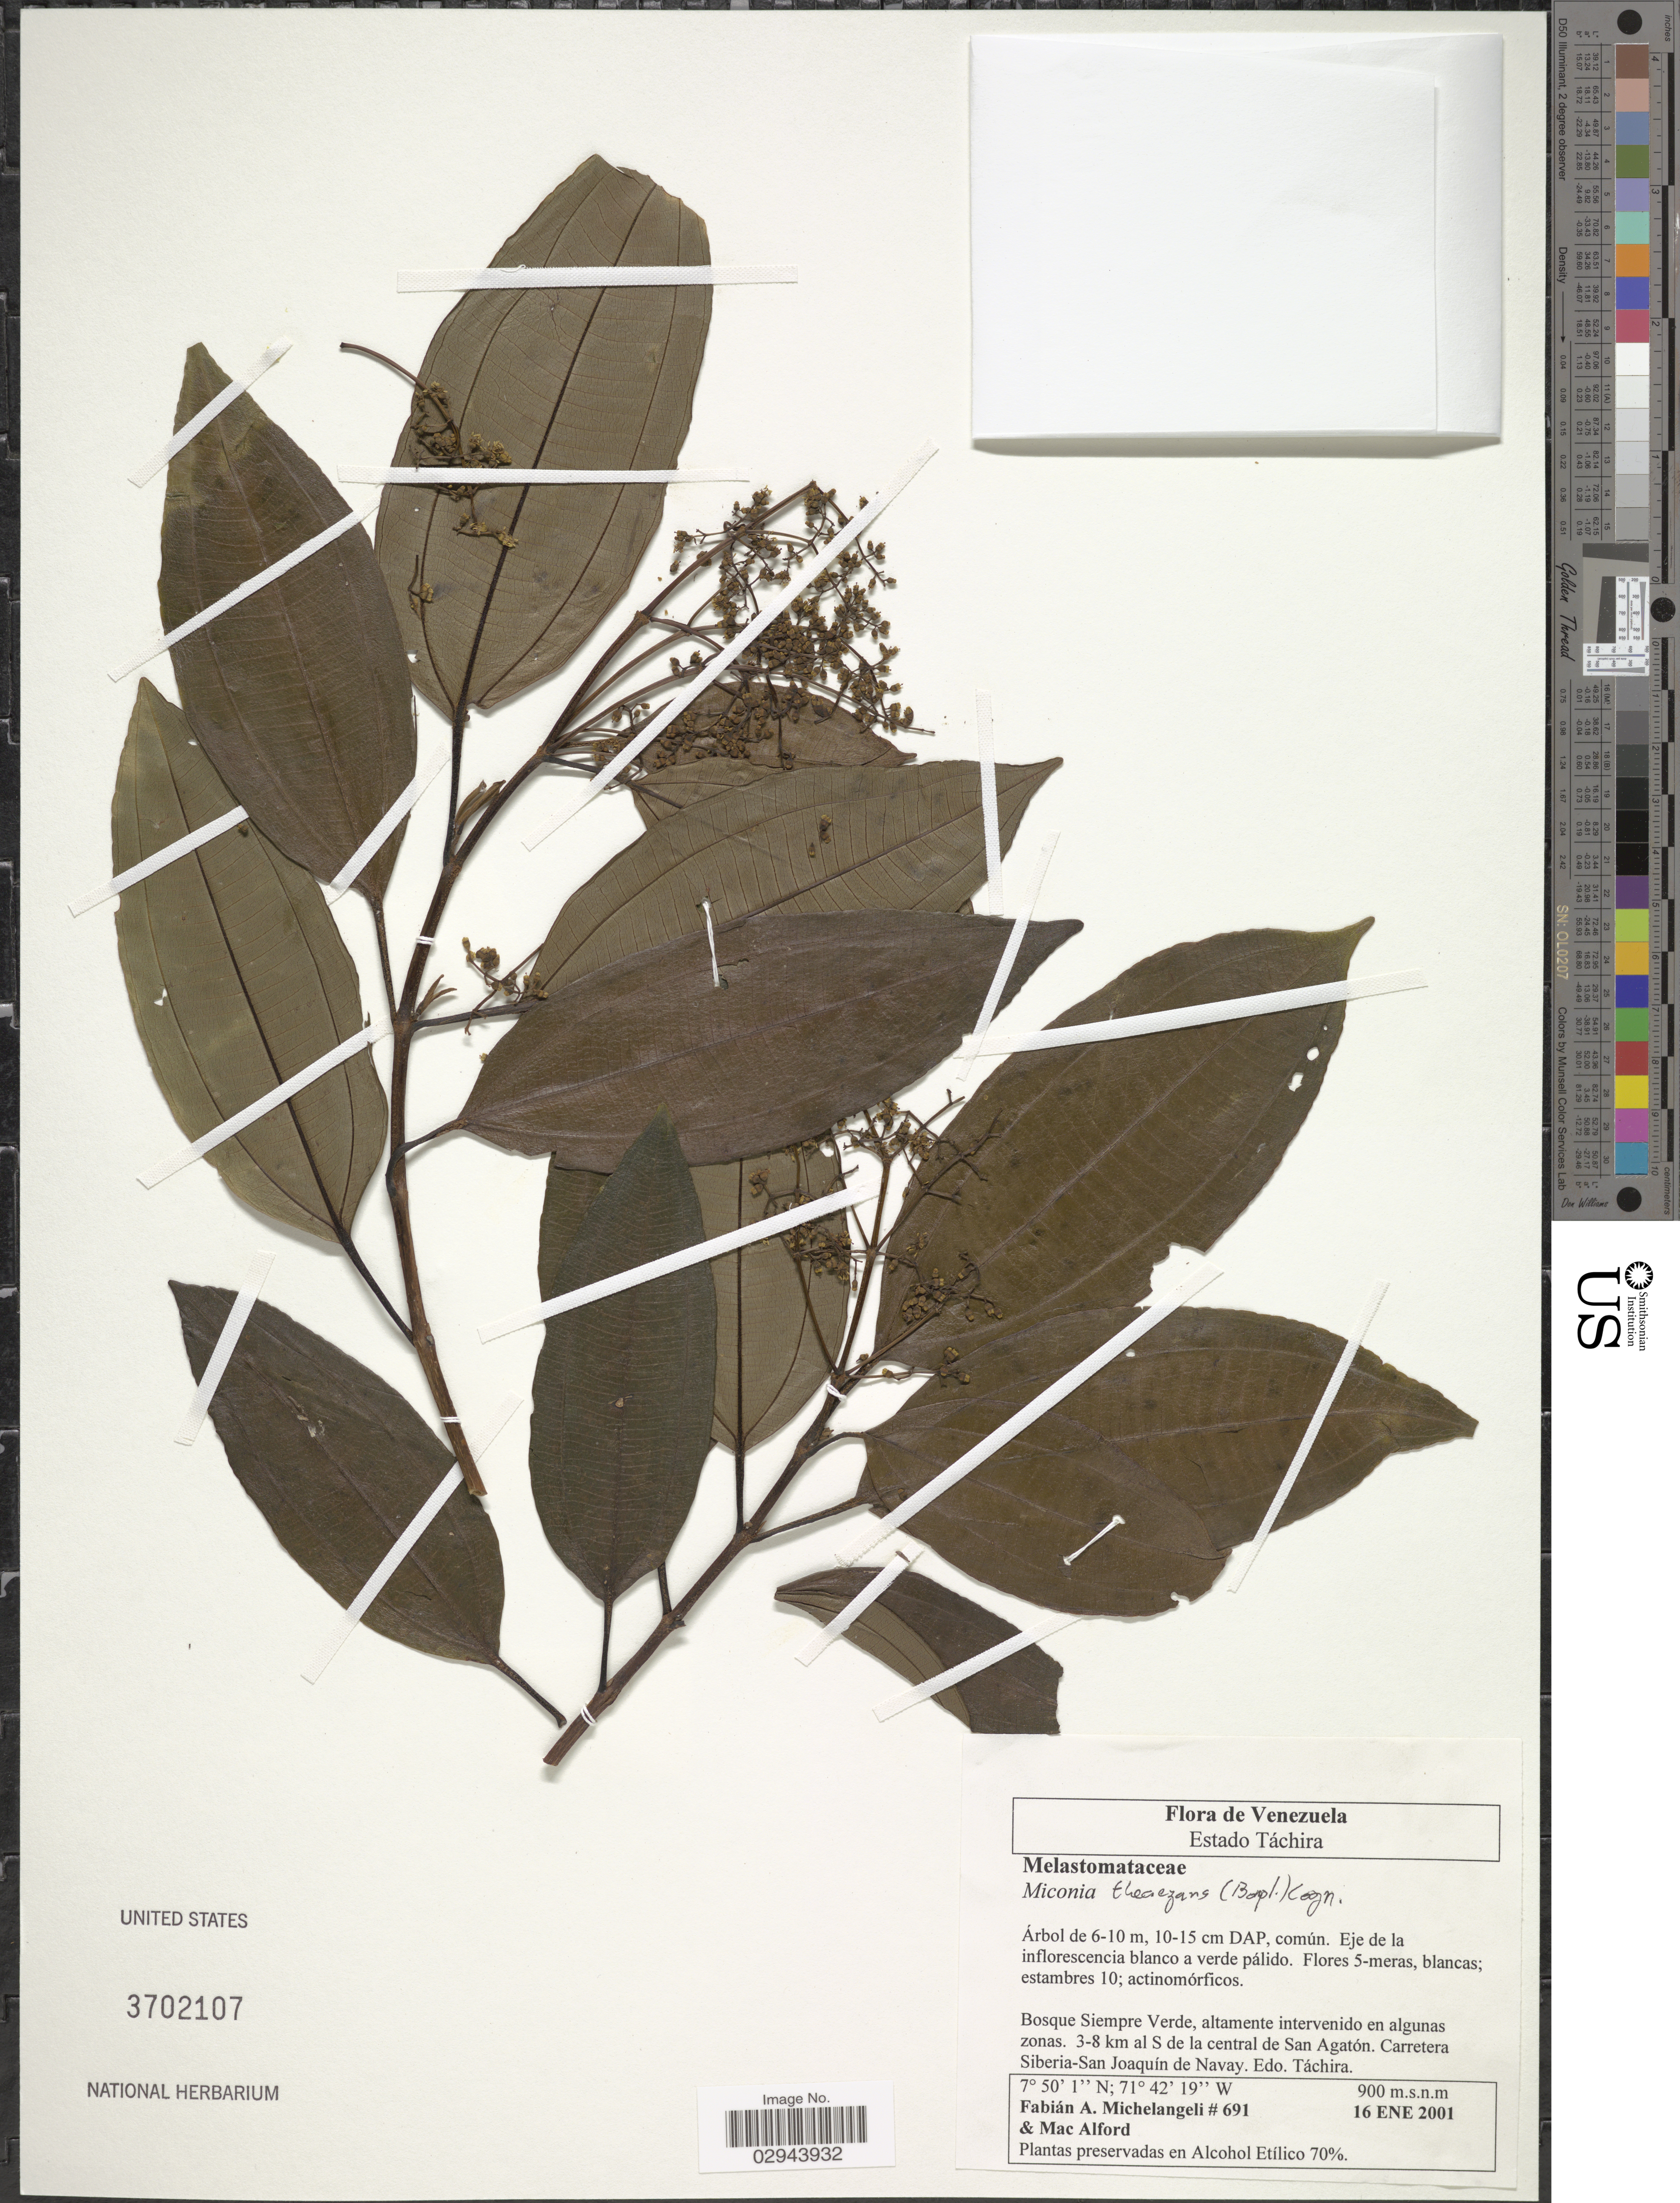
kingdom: Plantae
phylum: Tracheophyta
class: Magnoliopsida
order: Myrtales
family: Melastomataceae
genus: Miconia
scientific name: Miconia theizans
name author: (Bonpl.) Cogn.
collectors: F. A. Michelangeli & M. Alford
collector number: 691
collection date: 2001-01-16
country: Venezuela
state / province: Tachira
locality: Bosque Siempre Verde, altamente intervenido en algunas zonas, 3-8 km al S de la central de San Agatón, Carretera Siberia-San Joaquín de Navay.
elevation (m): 900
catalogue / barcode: US 3702107